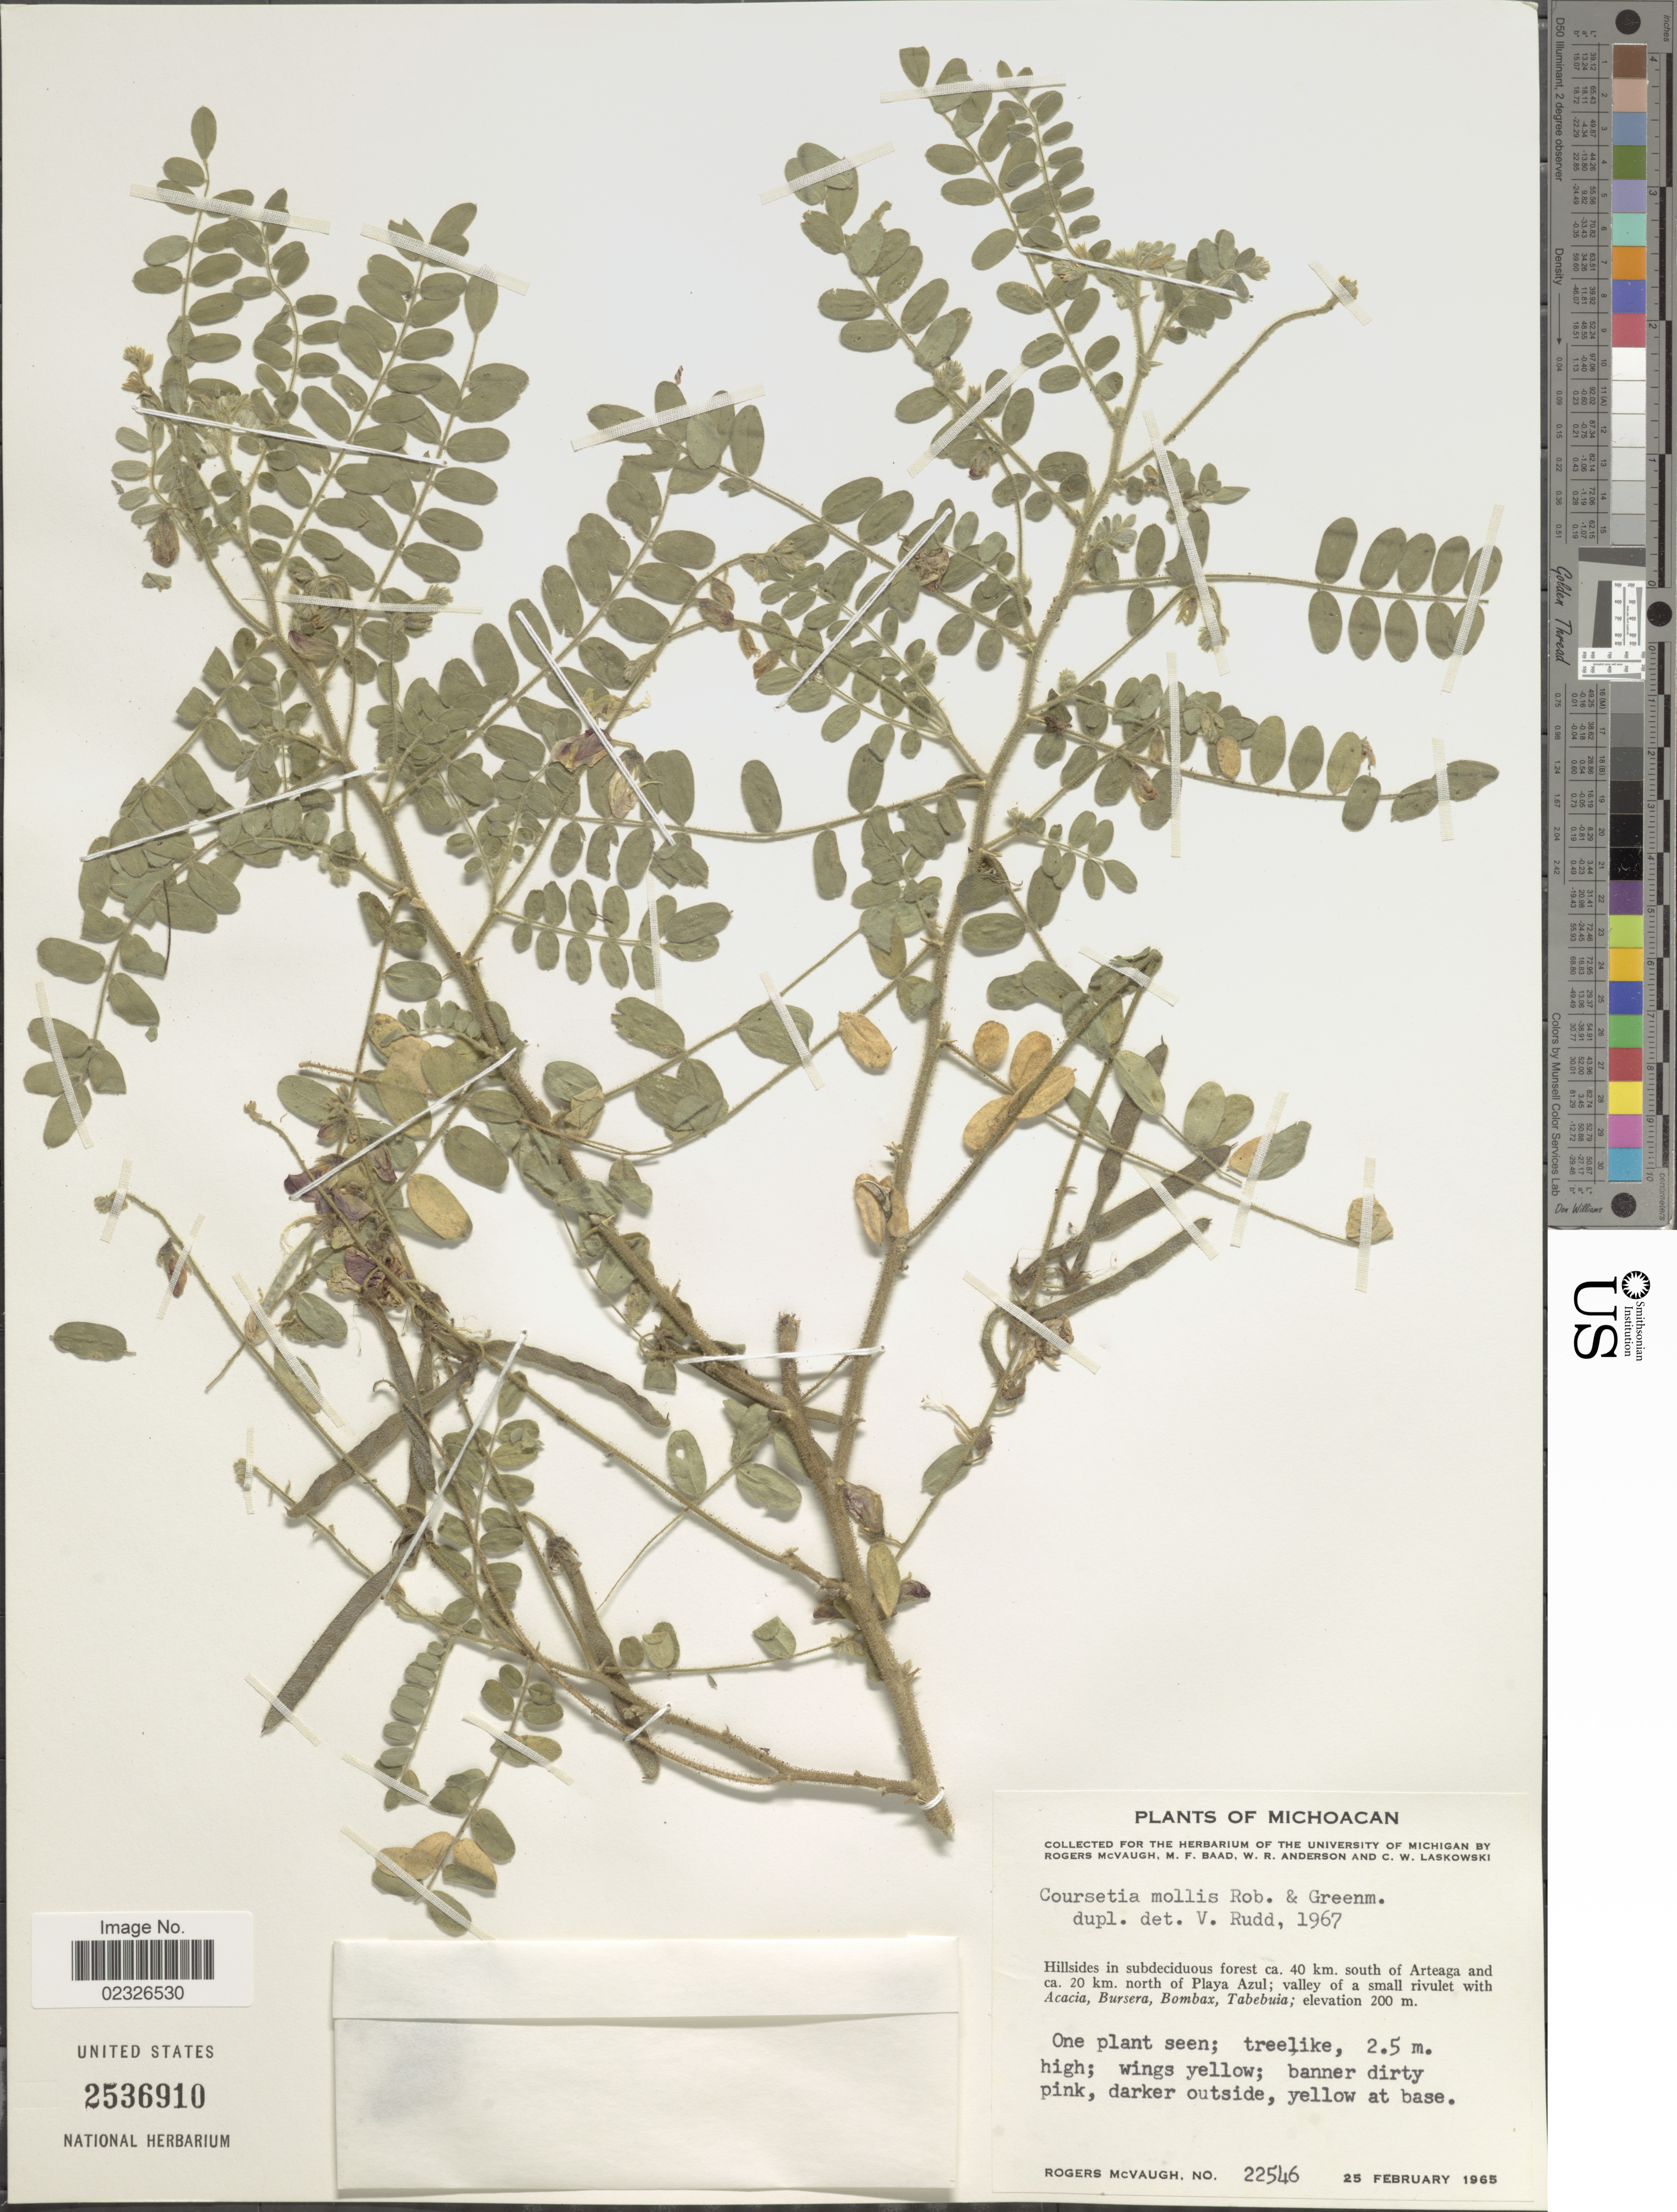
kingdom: Plantae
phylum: Tracheophyta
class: Magnoliopsida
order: Fabales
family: Fabaceae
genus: Coursetia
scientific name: Coursetia mollis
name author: B.L. Rob. & Greenm.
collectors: R. McVaugh, M. F. Baad, W. Anderson & C. Laskowski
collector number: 22546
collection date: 1965-02-25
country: Mexico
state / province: Michoacán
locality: Hillsides in subdeciduous forest ca. 40 km. south of Arteaga and ca. 20 km. north of Playa Azul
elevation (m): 200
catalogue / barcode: US 2536910